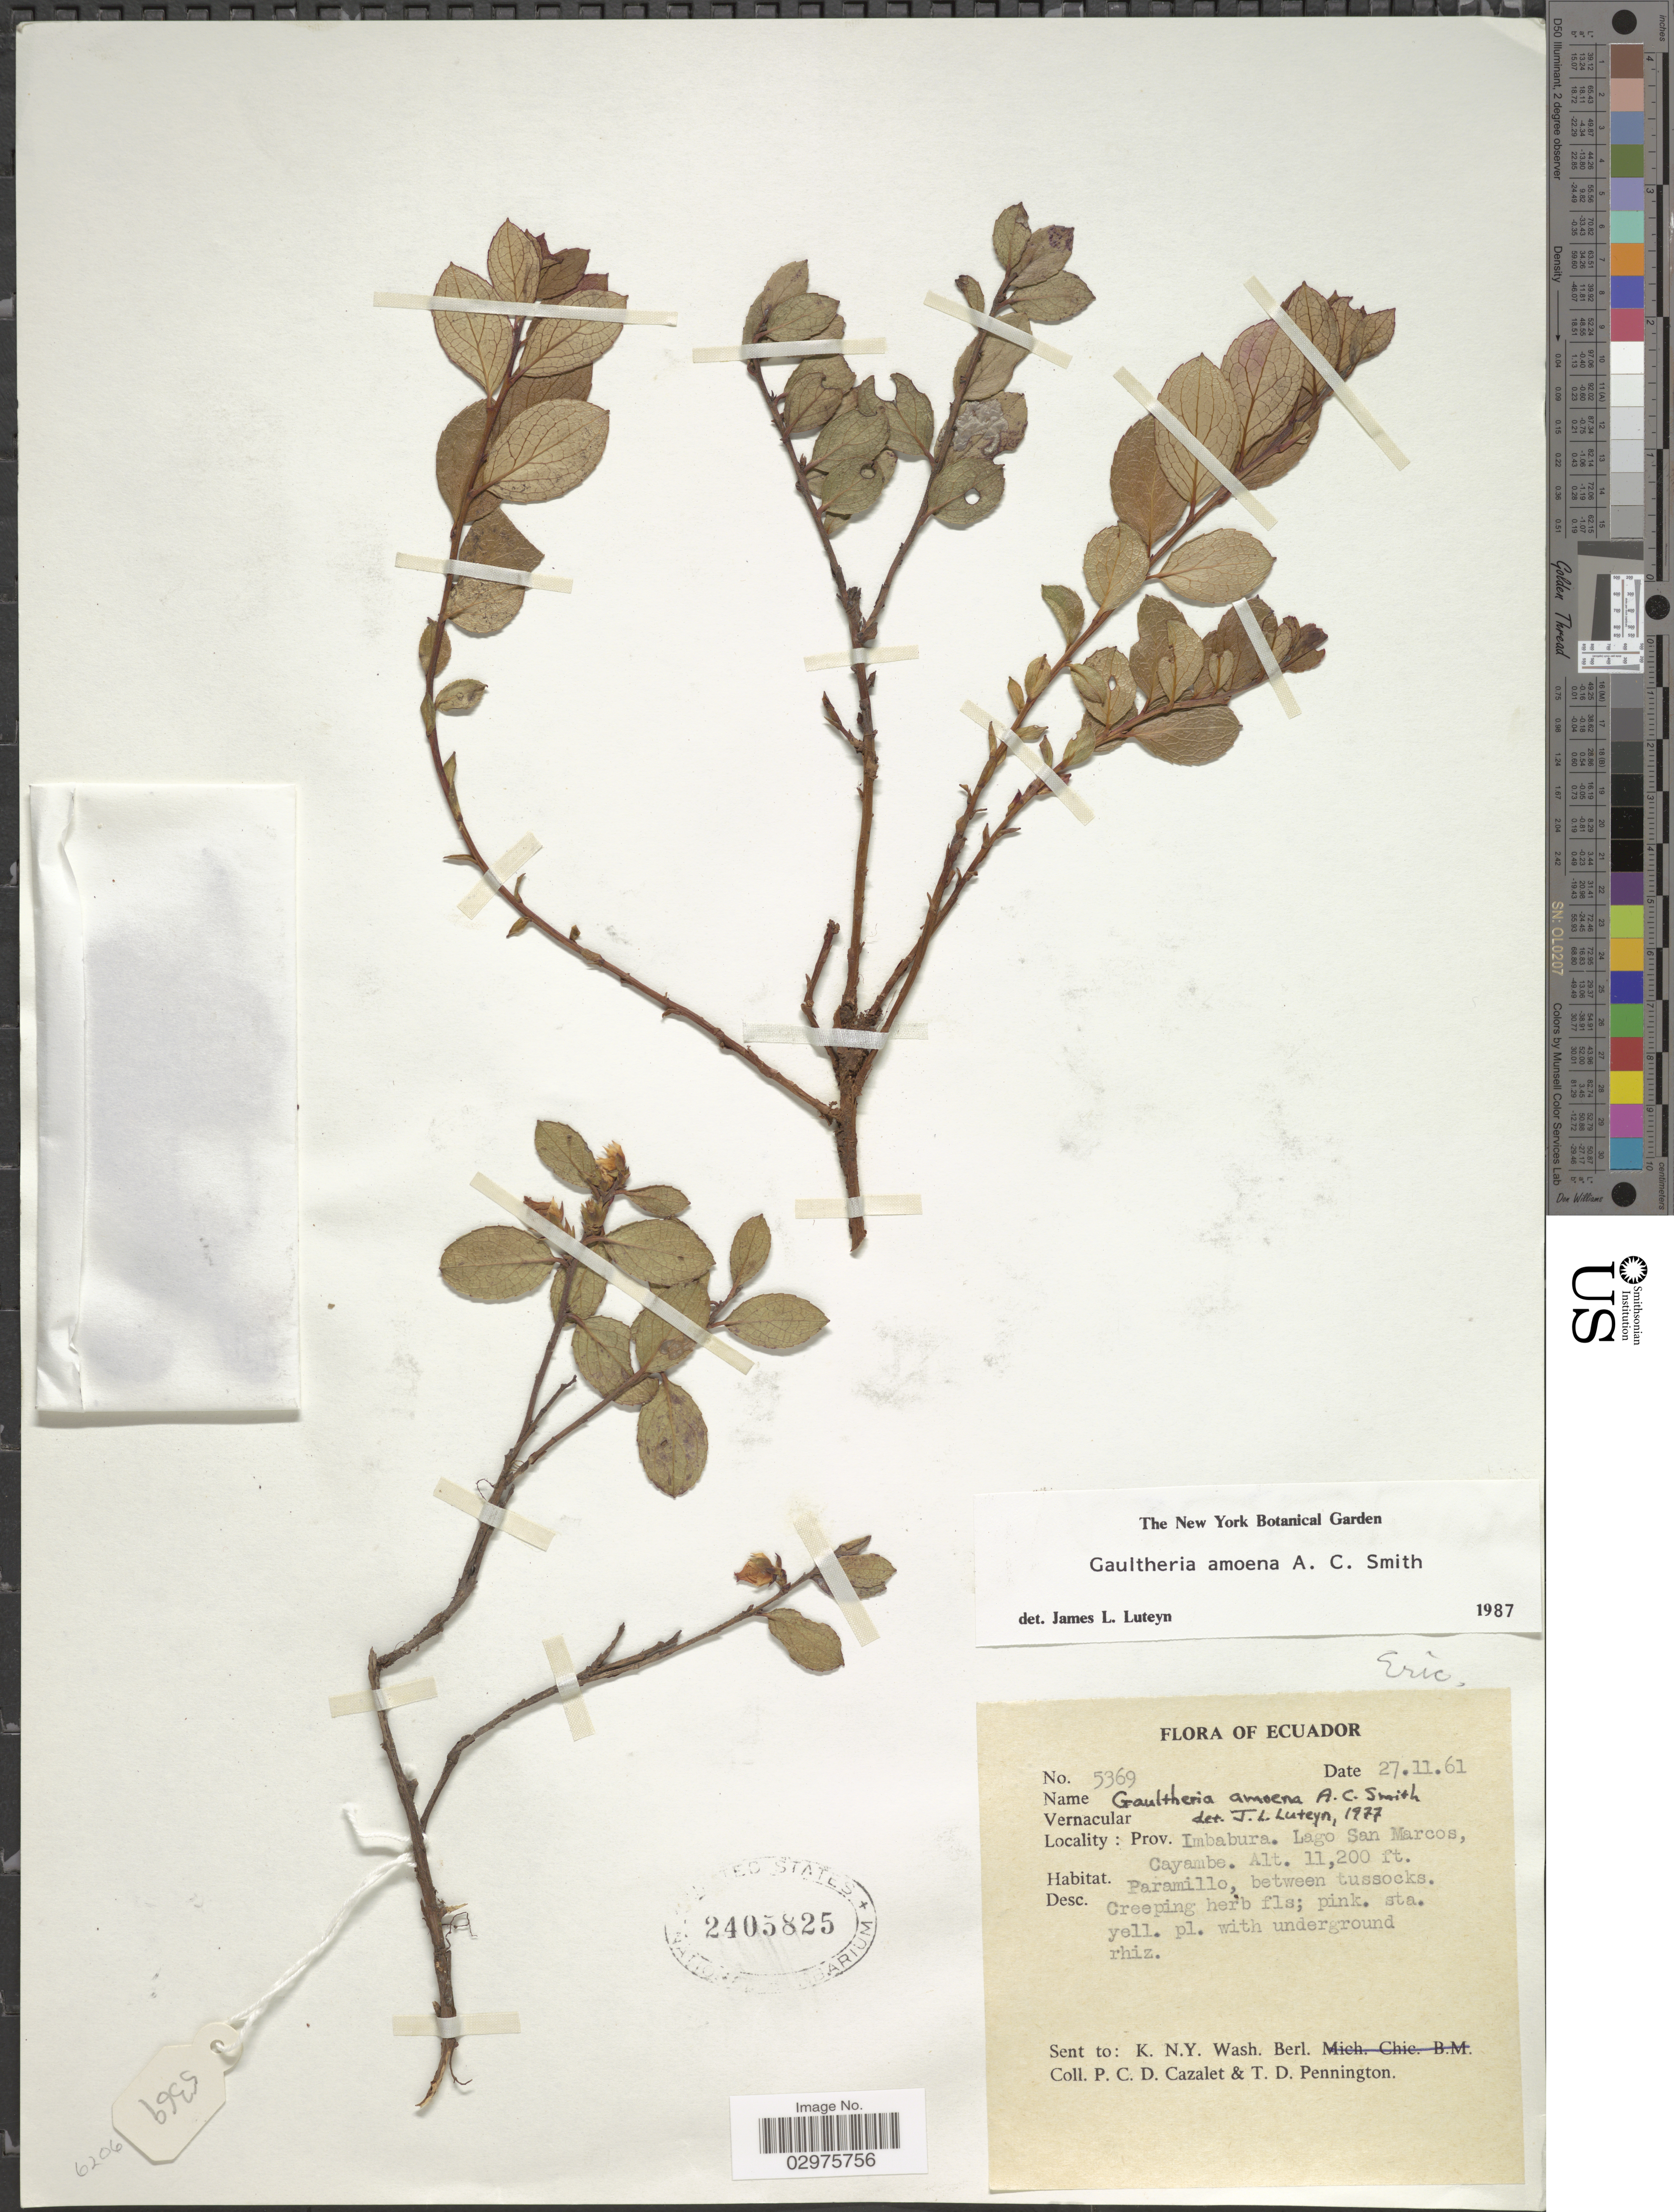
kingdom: Plantae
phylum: Tracheophyta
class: Magnoliopsida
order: Ericales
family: Ericaceae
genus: Gaultheria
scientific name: Gaultheria amoena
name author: A.C. Sm.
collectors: P. C. D. Cazalet & T. D. Pennington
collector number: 5369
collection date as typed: Transcribed d/m/y: 27/11/61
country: Ecuador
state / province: Imbabura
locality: Lago San Marcos, Cayambe.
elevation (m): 3414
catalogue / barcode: US 2405825